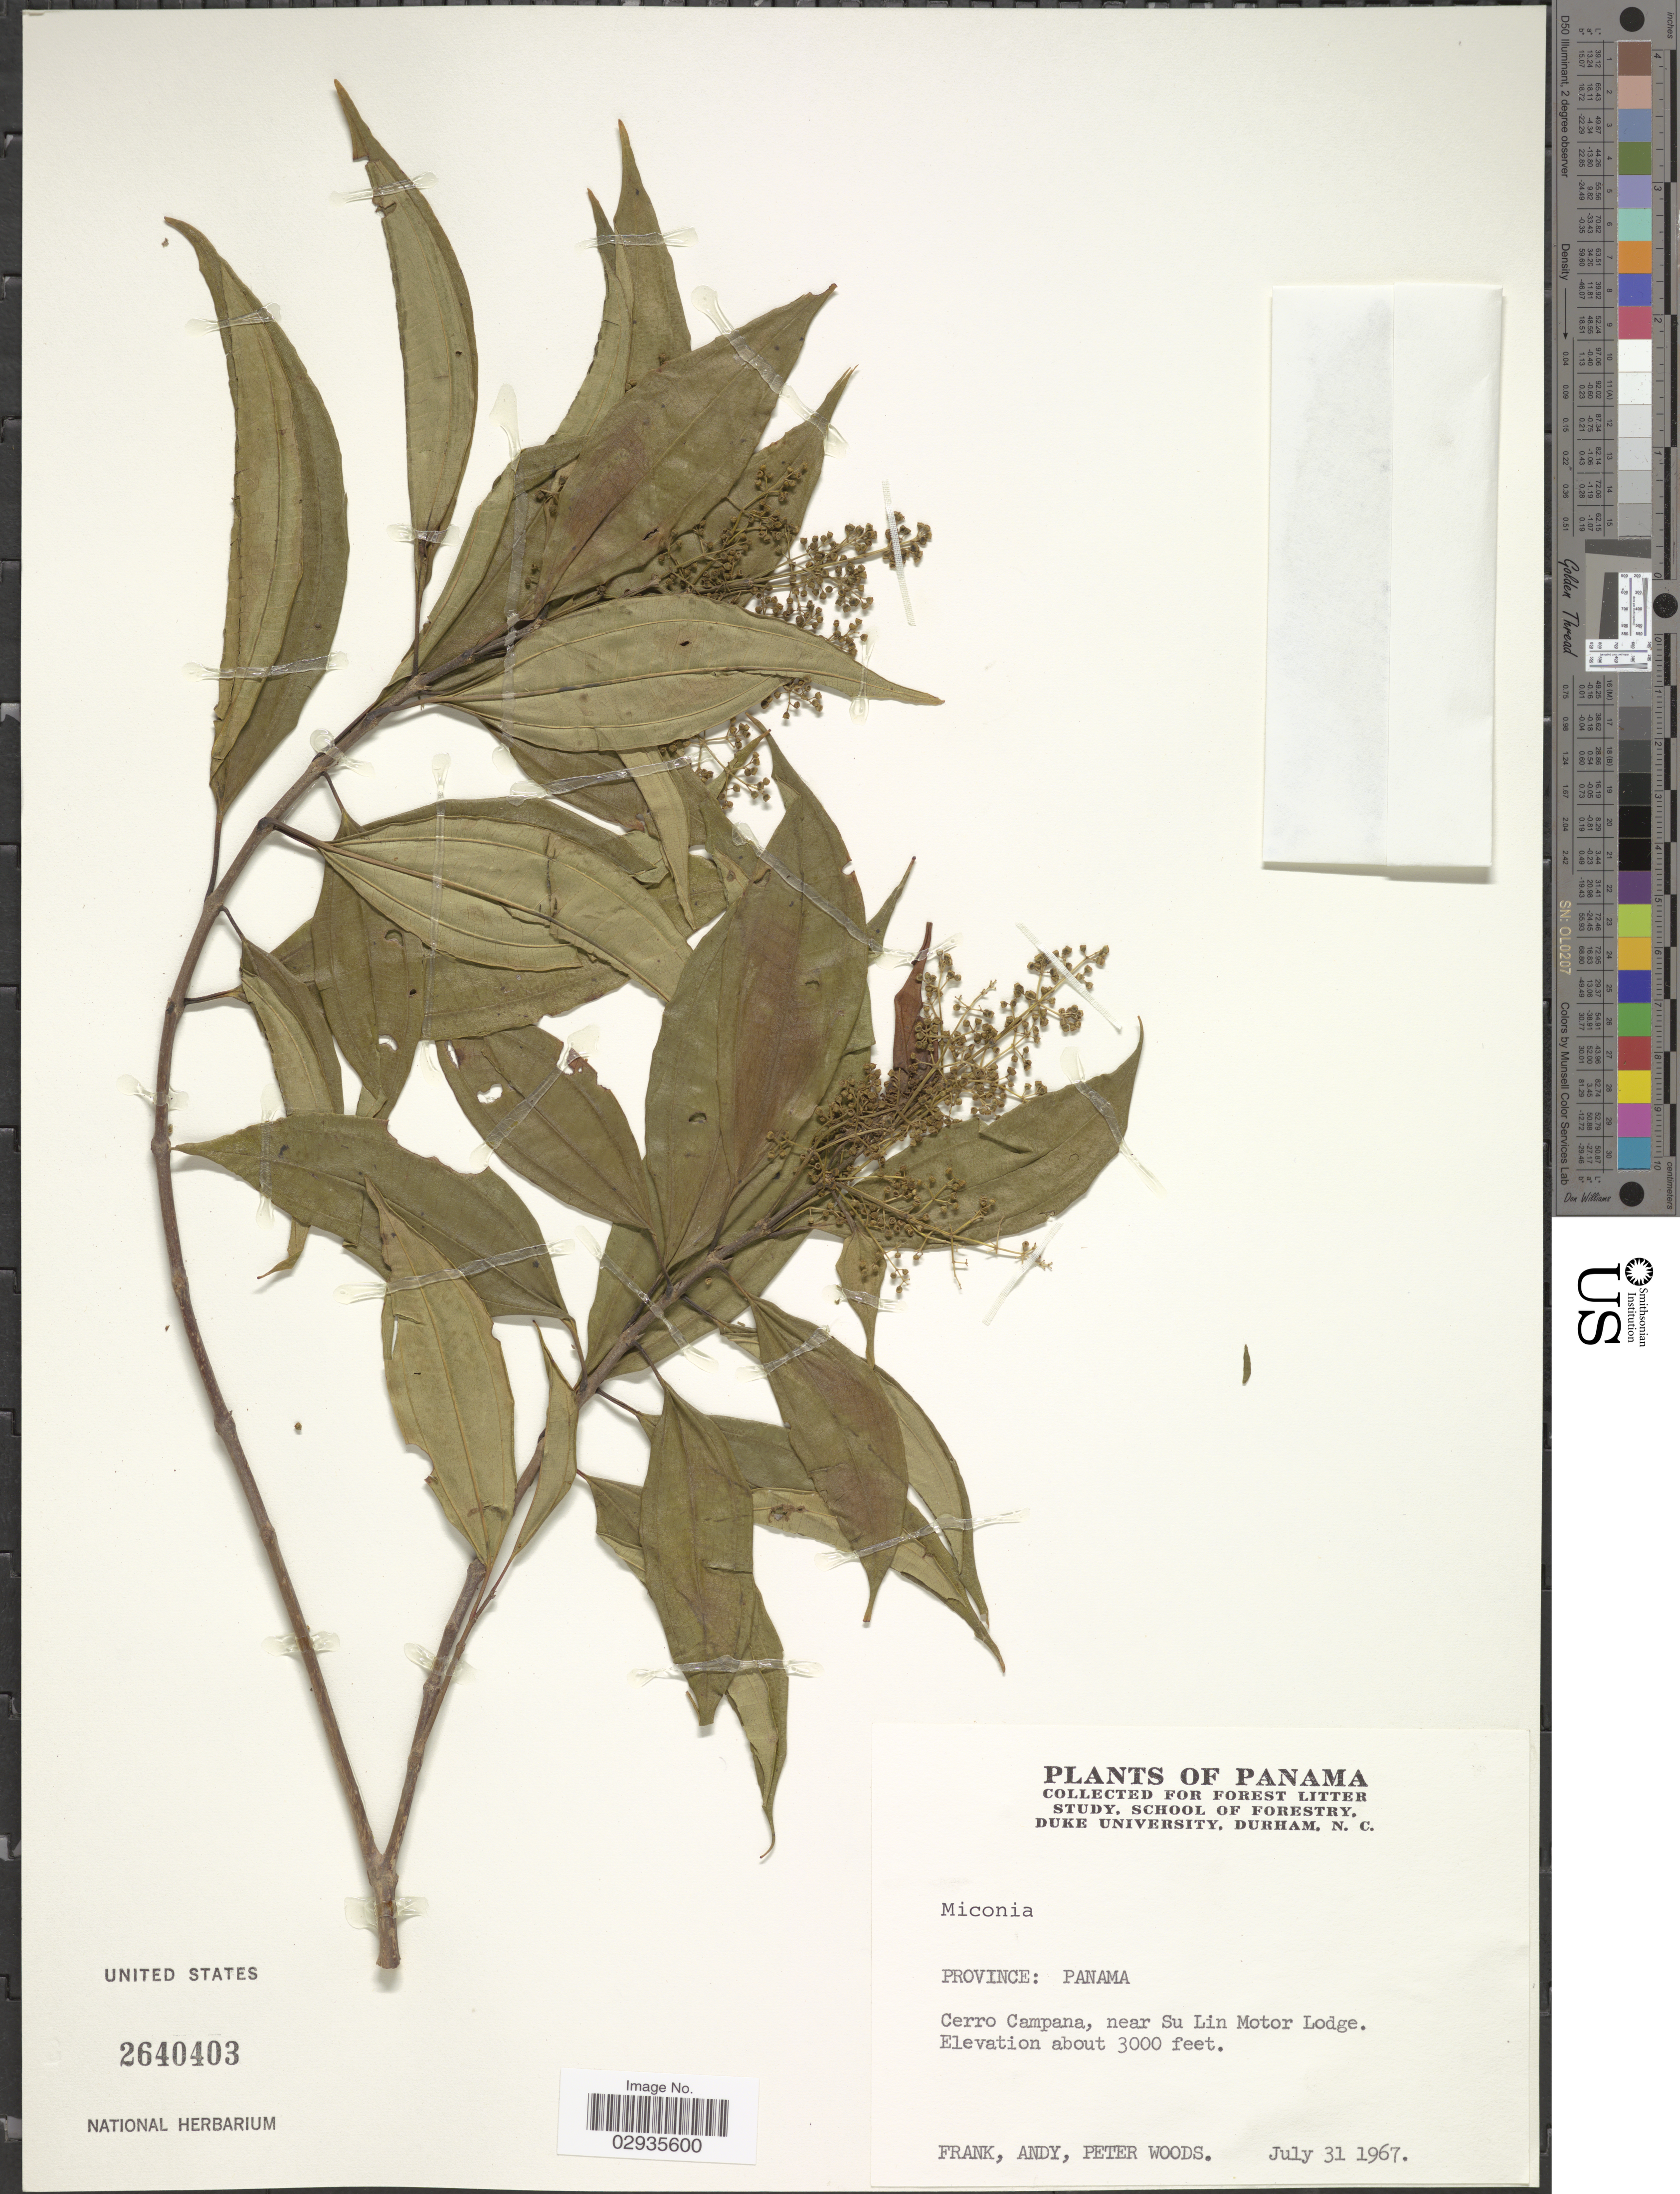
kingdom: Plantae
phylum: Tracheophyta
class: Magnoliopsida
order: Myrtales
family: Melastomataceae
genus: Miconia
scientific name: Miconia sp.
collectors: F. Woods, A. Woods & P. Woods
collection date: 1967-07-31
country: Panama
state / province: Panamá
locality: Cerro Campana, near Su Lin Motor Lodge.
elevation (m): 914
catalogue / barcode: US 2640403